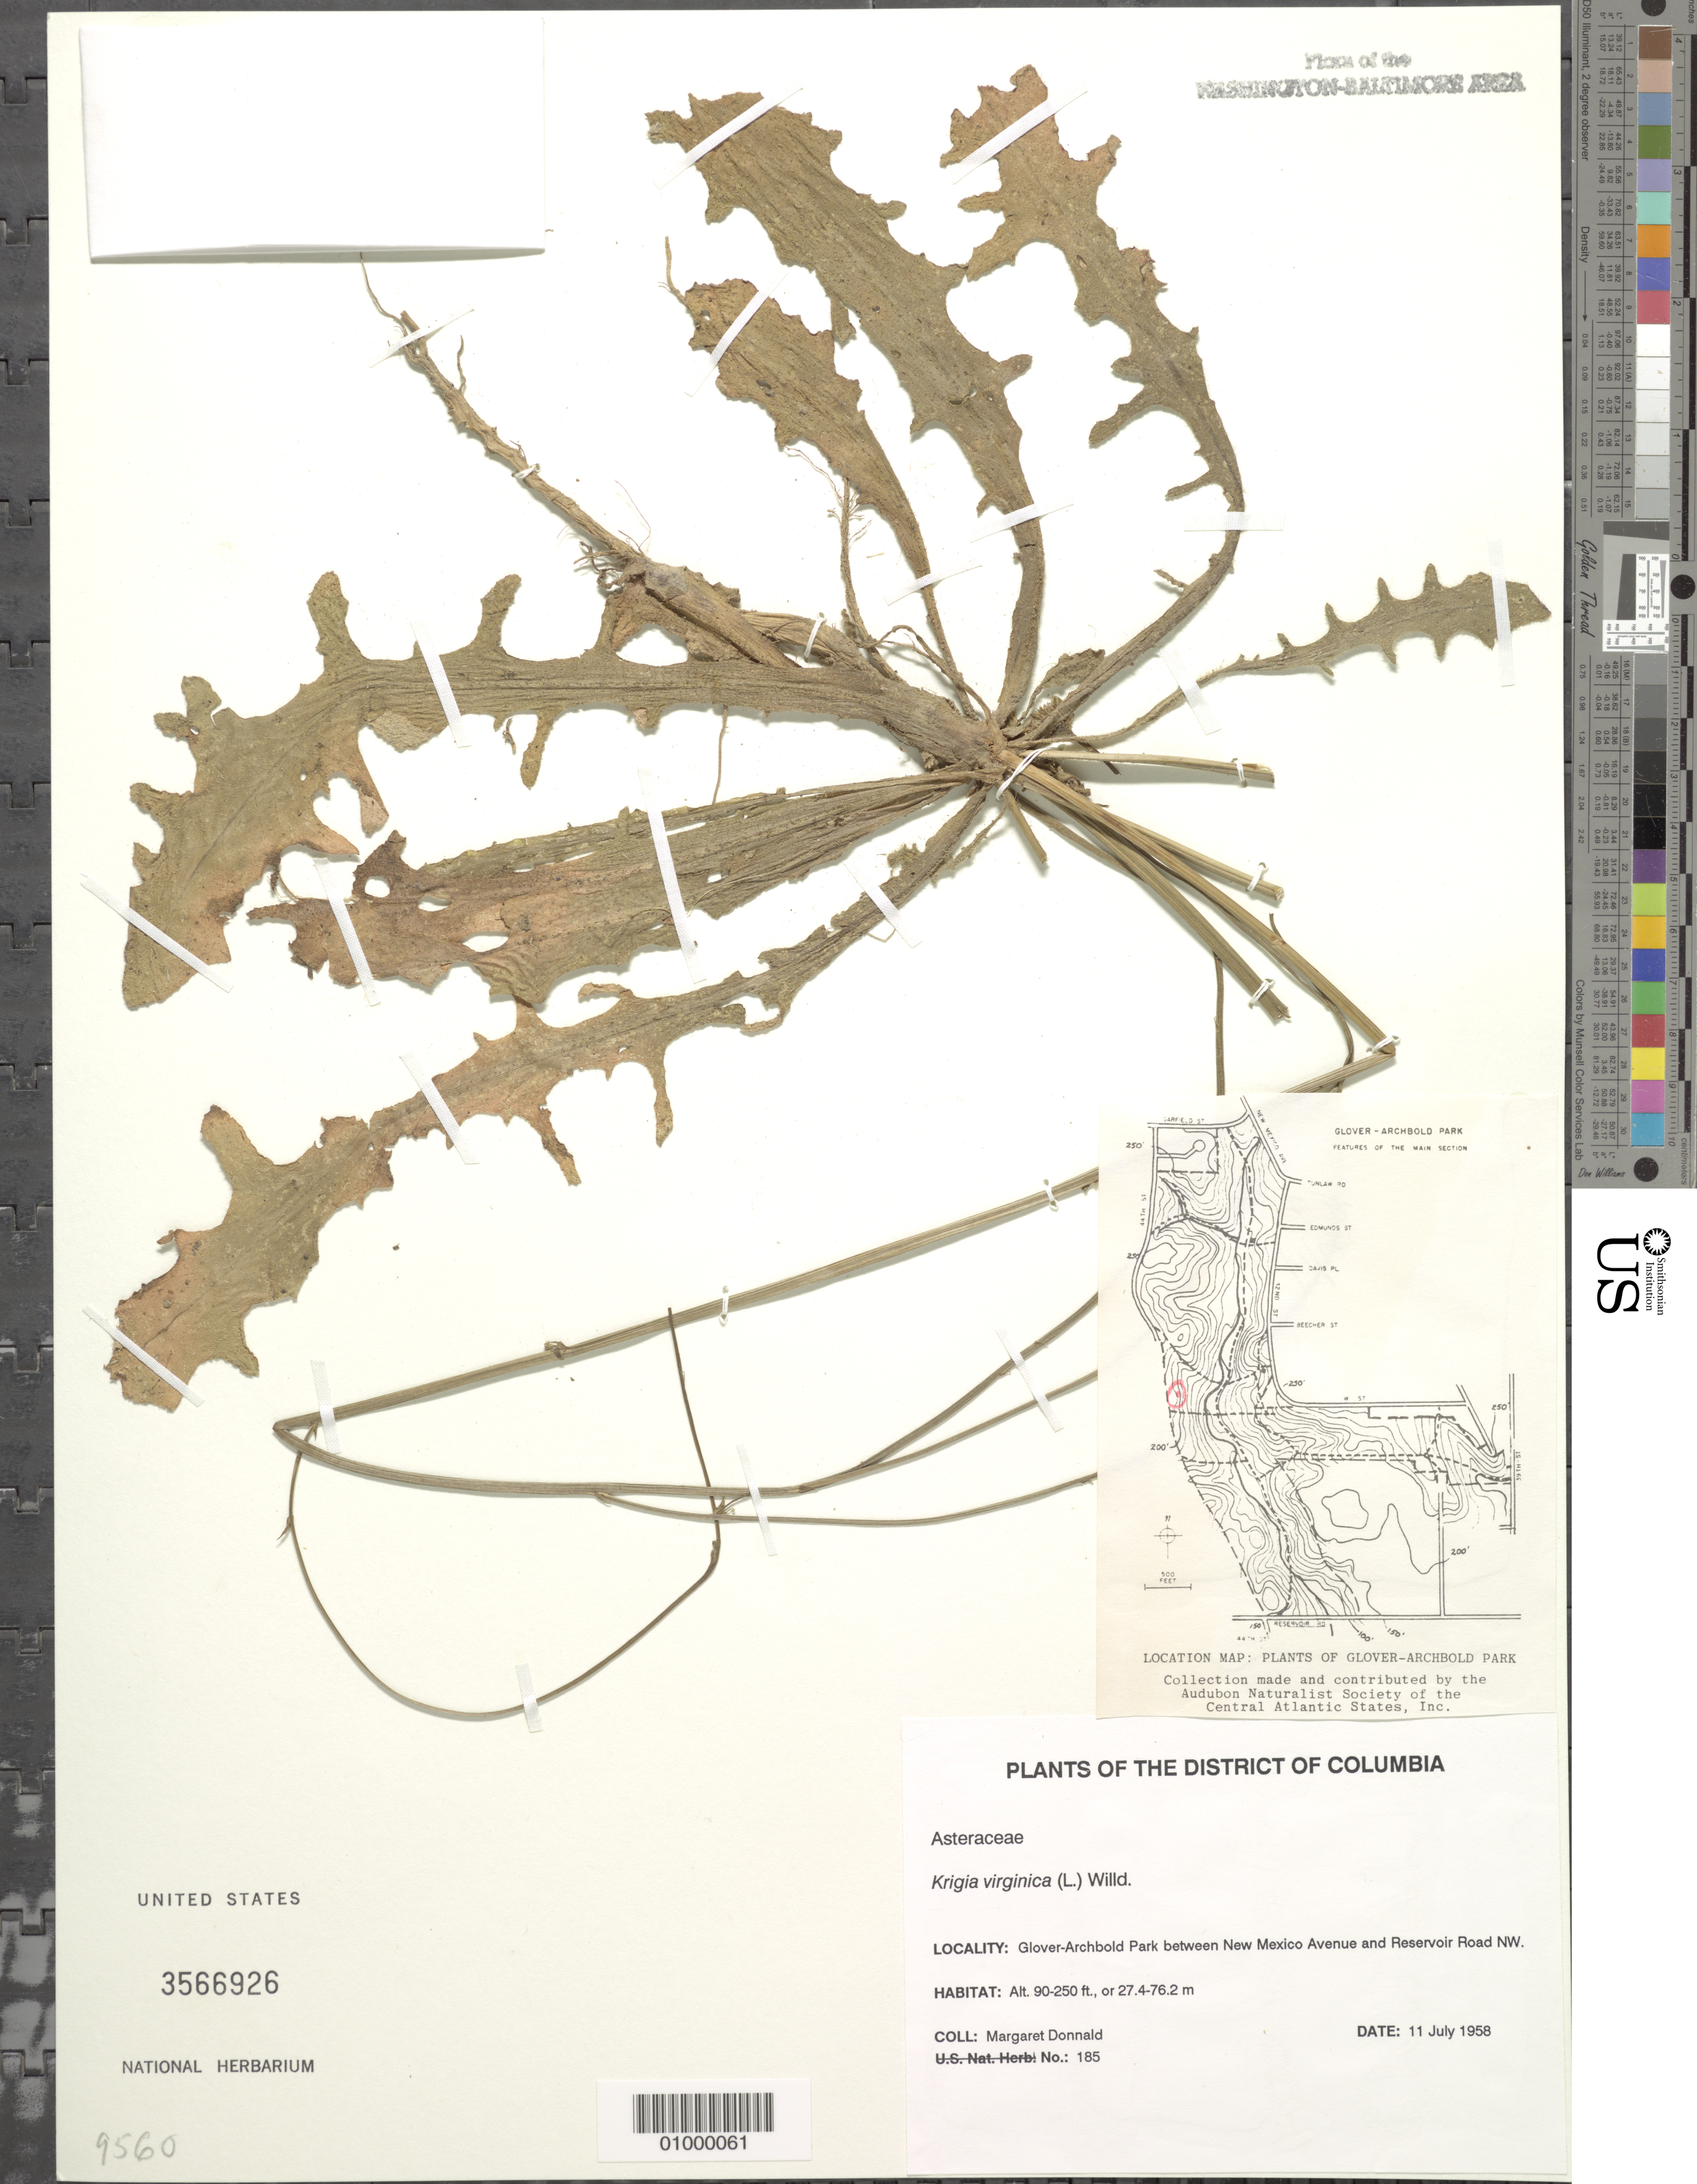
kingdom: Plantae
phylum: Tracheophyta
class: Magnoliopsida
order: Asterales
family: Asteraceae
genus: Krigia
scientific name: Krigia virginica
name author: (L.) Willd.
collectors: M. Donnald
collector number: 185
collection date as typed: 11 July 1958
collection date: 1958-07-11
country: United States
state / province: District of Columbia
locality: Glover-Archbold Park between New Mexico Avenue and Reservoir Road NW.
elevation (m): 27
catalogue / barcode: US 3566926